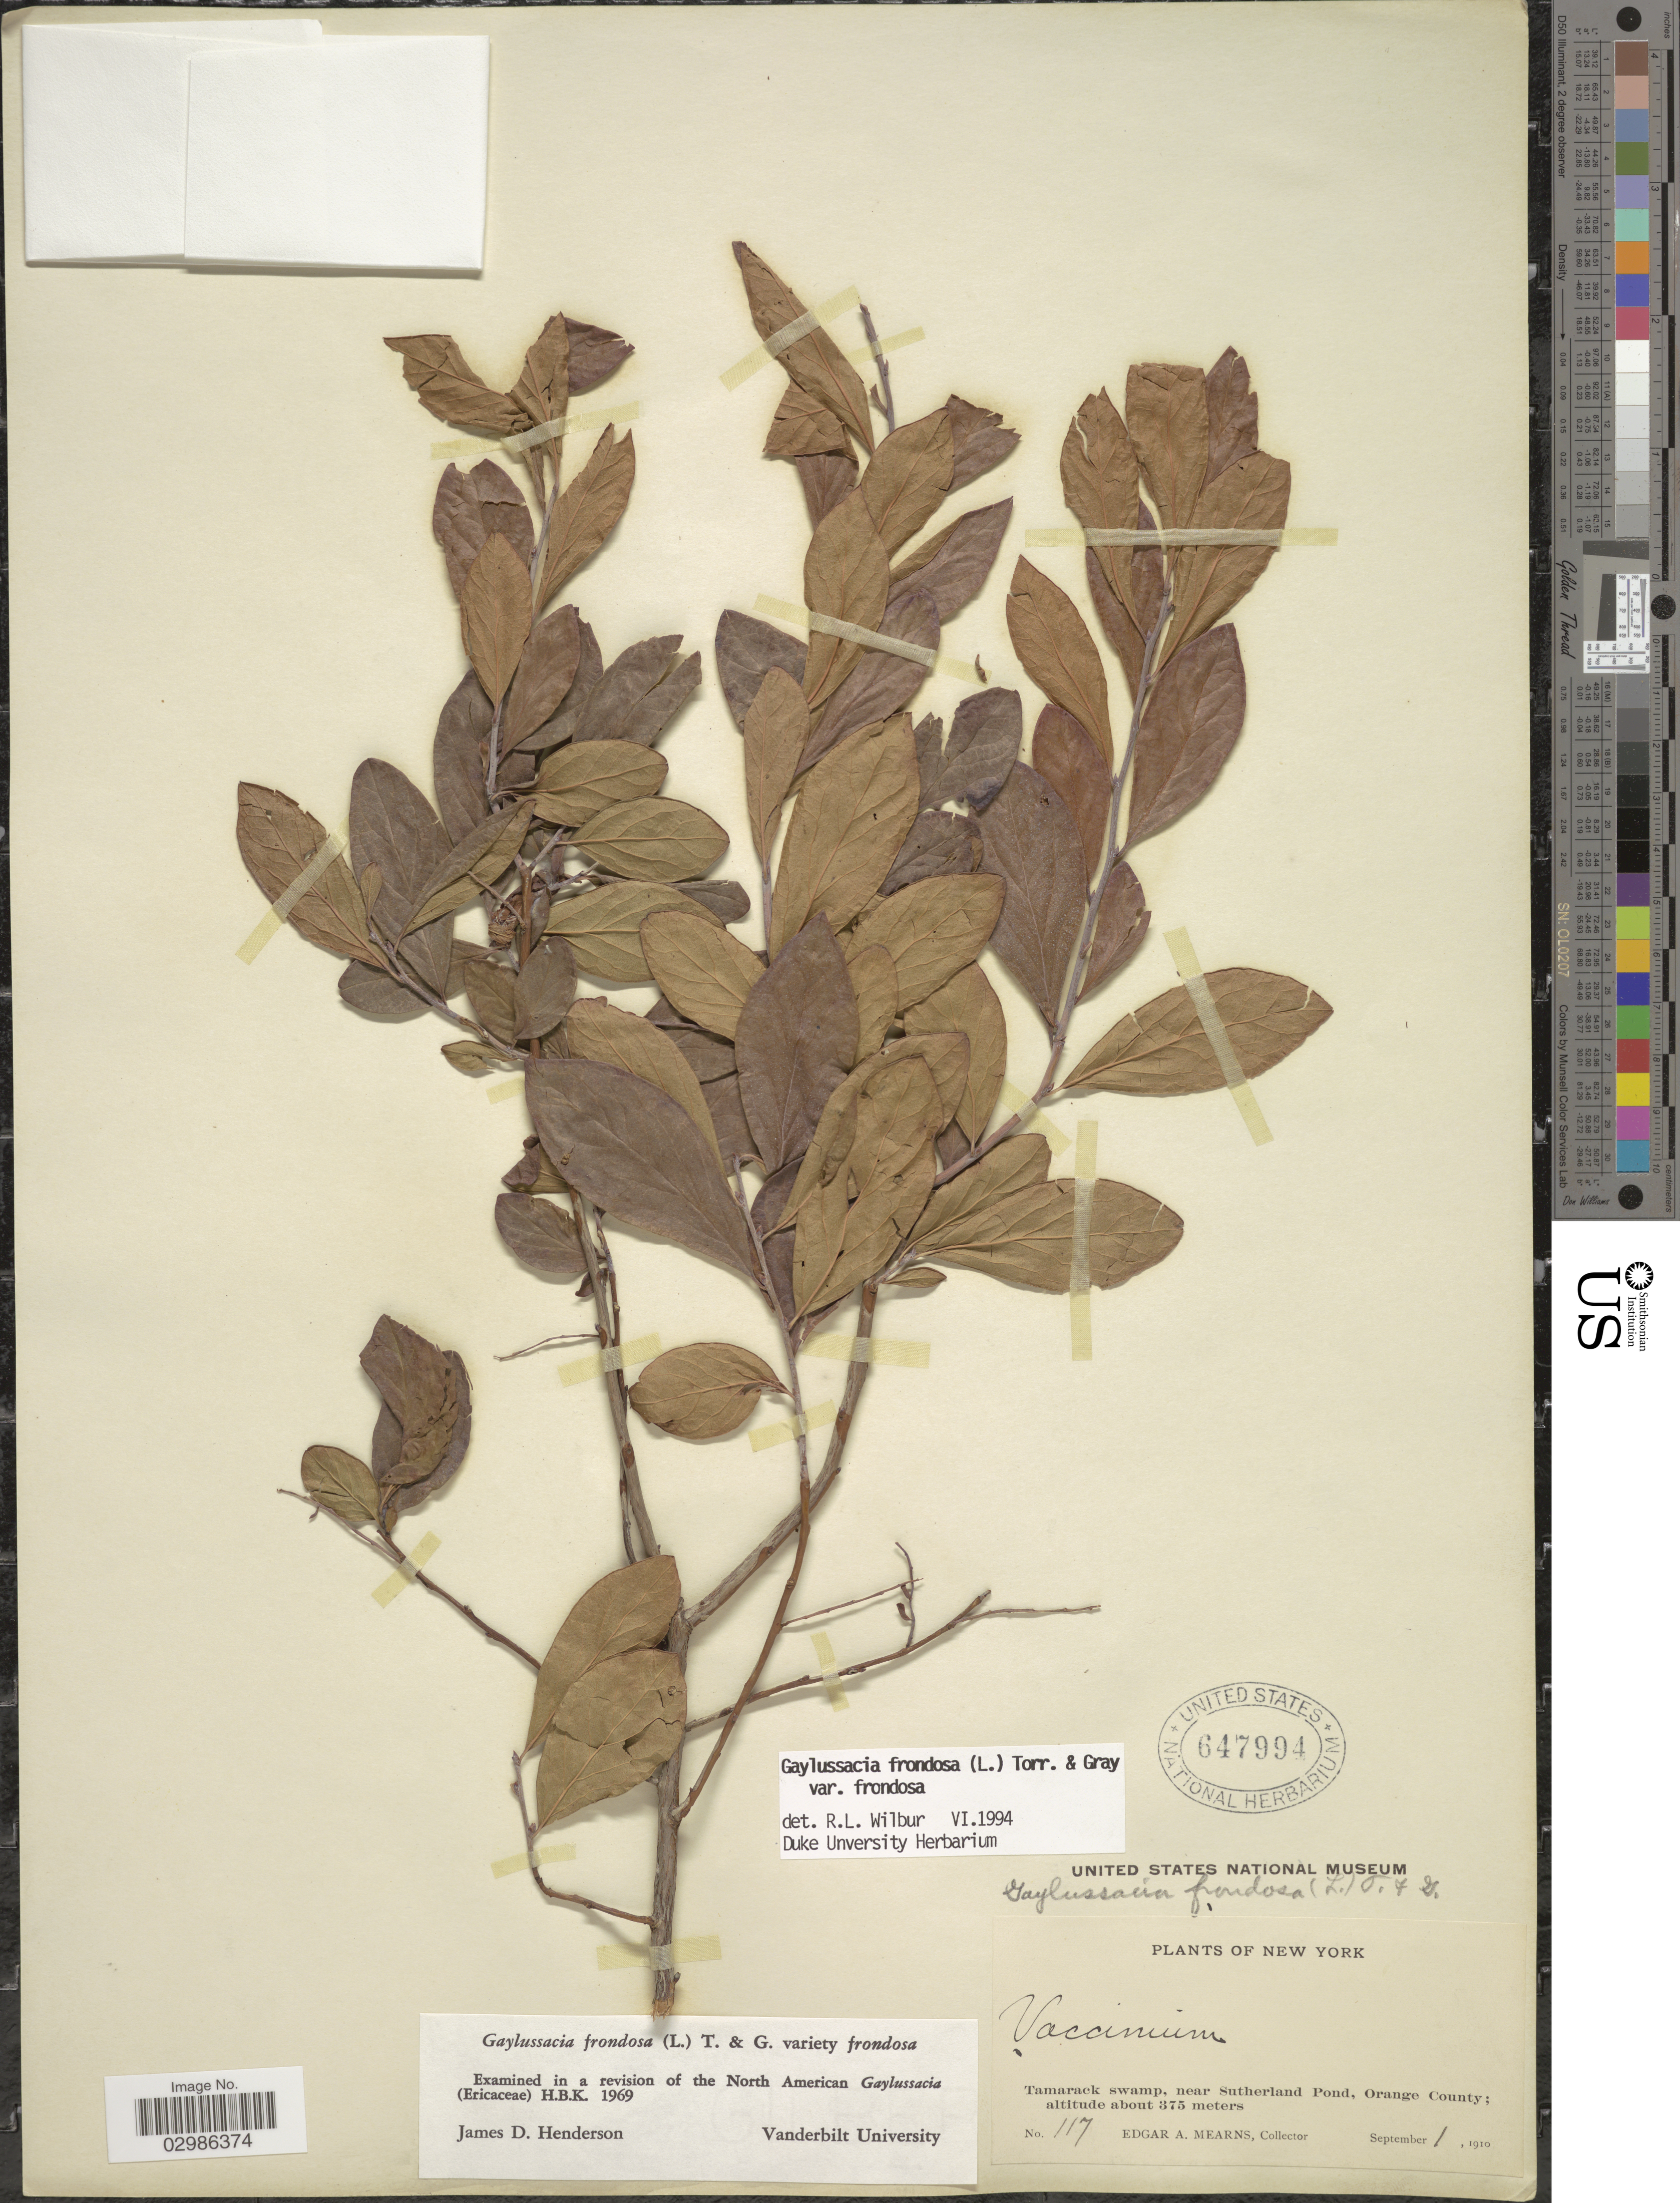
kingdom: Plantae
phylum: Tracheophyta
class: Magnoliopsida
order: Ericales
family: Ericaceae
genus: Gaylussacia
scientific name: Gaylussacia frondosa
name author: (L.) Torr. & A. Gray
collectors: E. A. Mearns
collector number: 117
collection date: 1910-09-01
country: United States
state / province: New York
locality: Tamarack swamp, near Sutherland Pond, Orange County.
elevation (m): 375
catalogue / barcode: US 647994